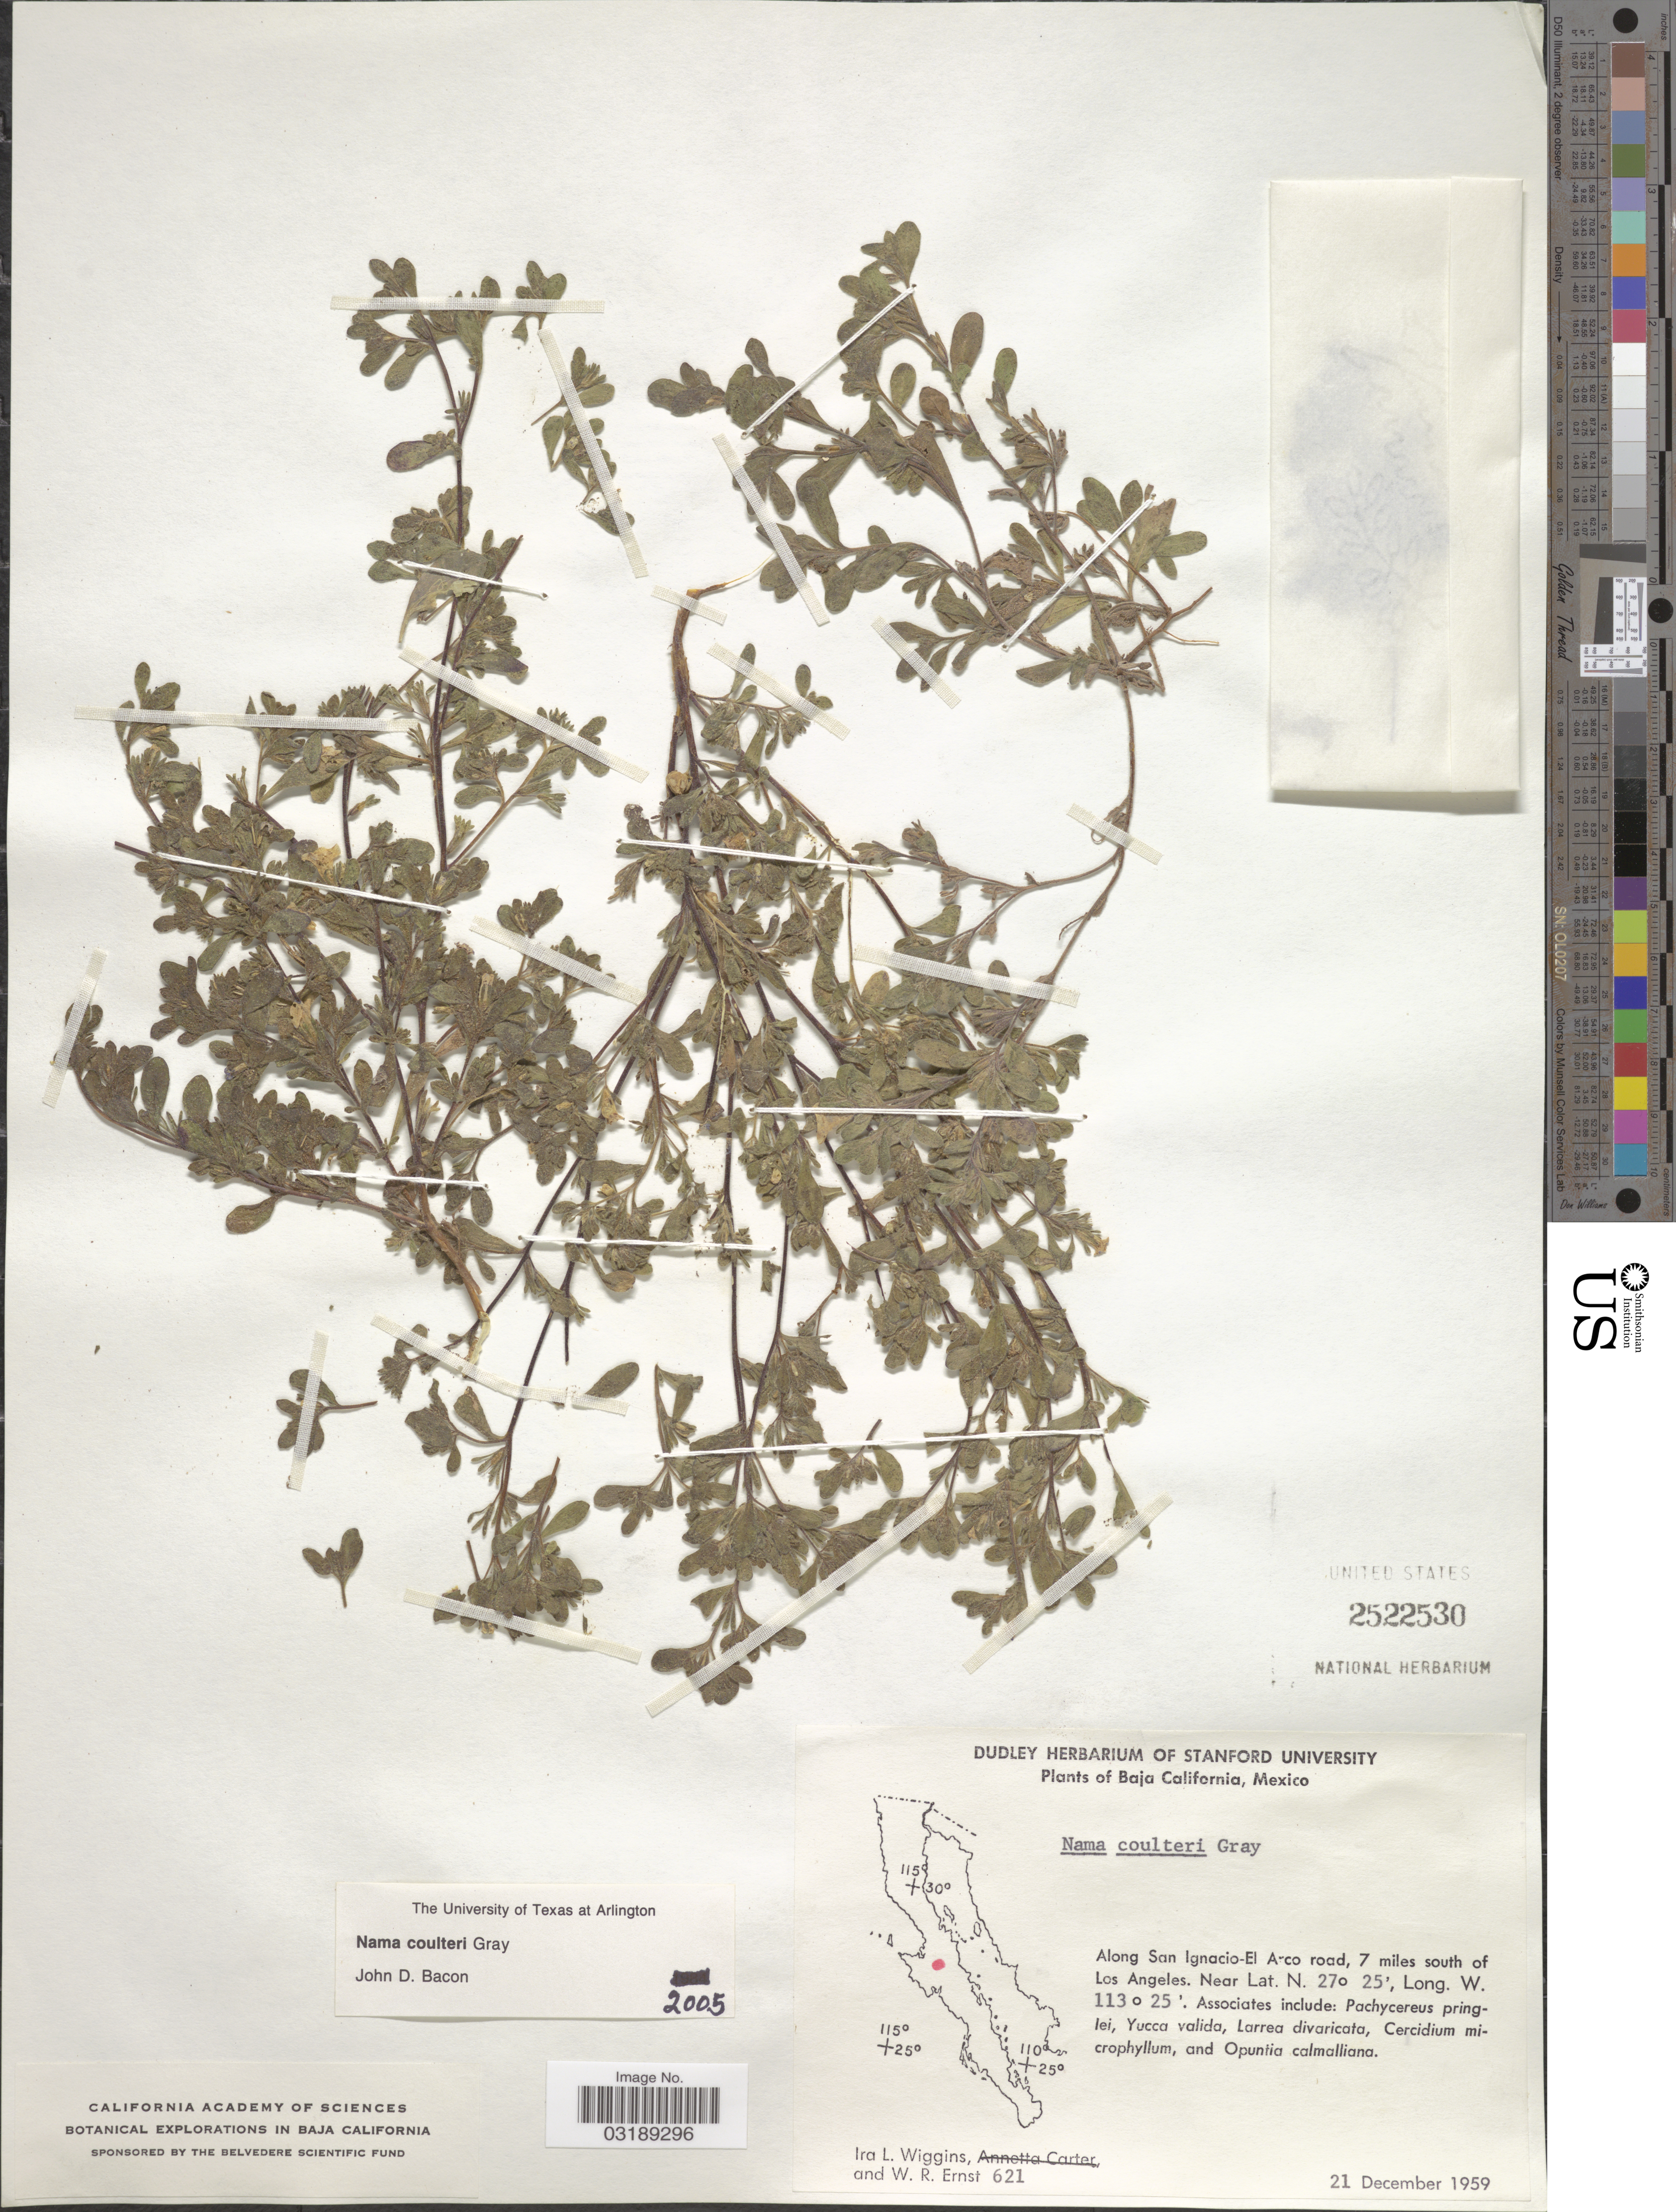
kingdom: Plantae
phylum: Tracheophyta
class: Magnoliopsida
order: Boraginales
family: Namaceae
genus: Nama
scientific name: Nama coulteri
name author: A. Gray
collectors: I. L. Wiggins & W. R. Ernst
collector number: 621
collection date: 1959-12-21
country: Mexico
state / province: Baja California Sur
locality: Along San Ignacio - El Arco road, 7 miles south of Los Angeles.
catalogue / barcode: US 2522530